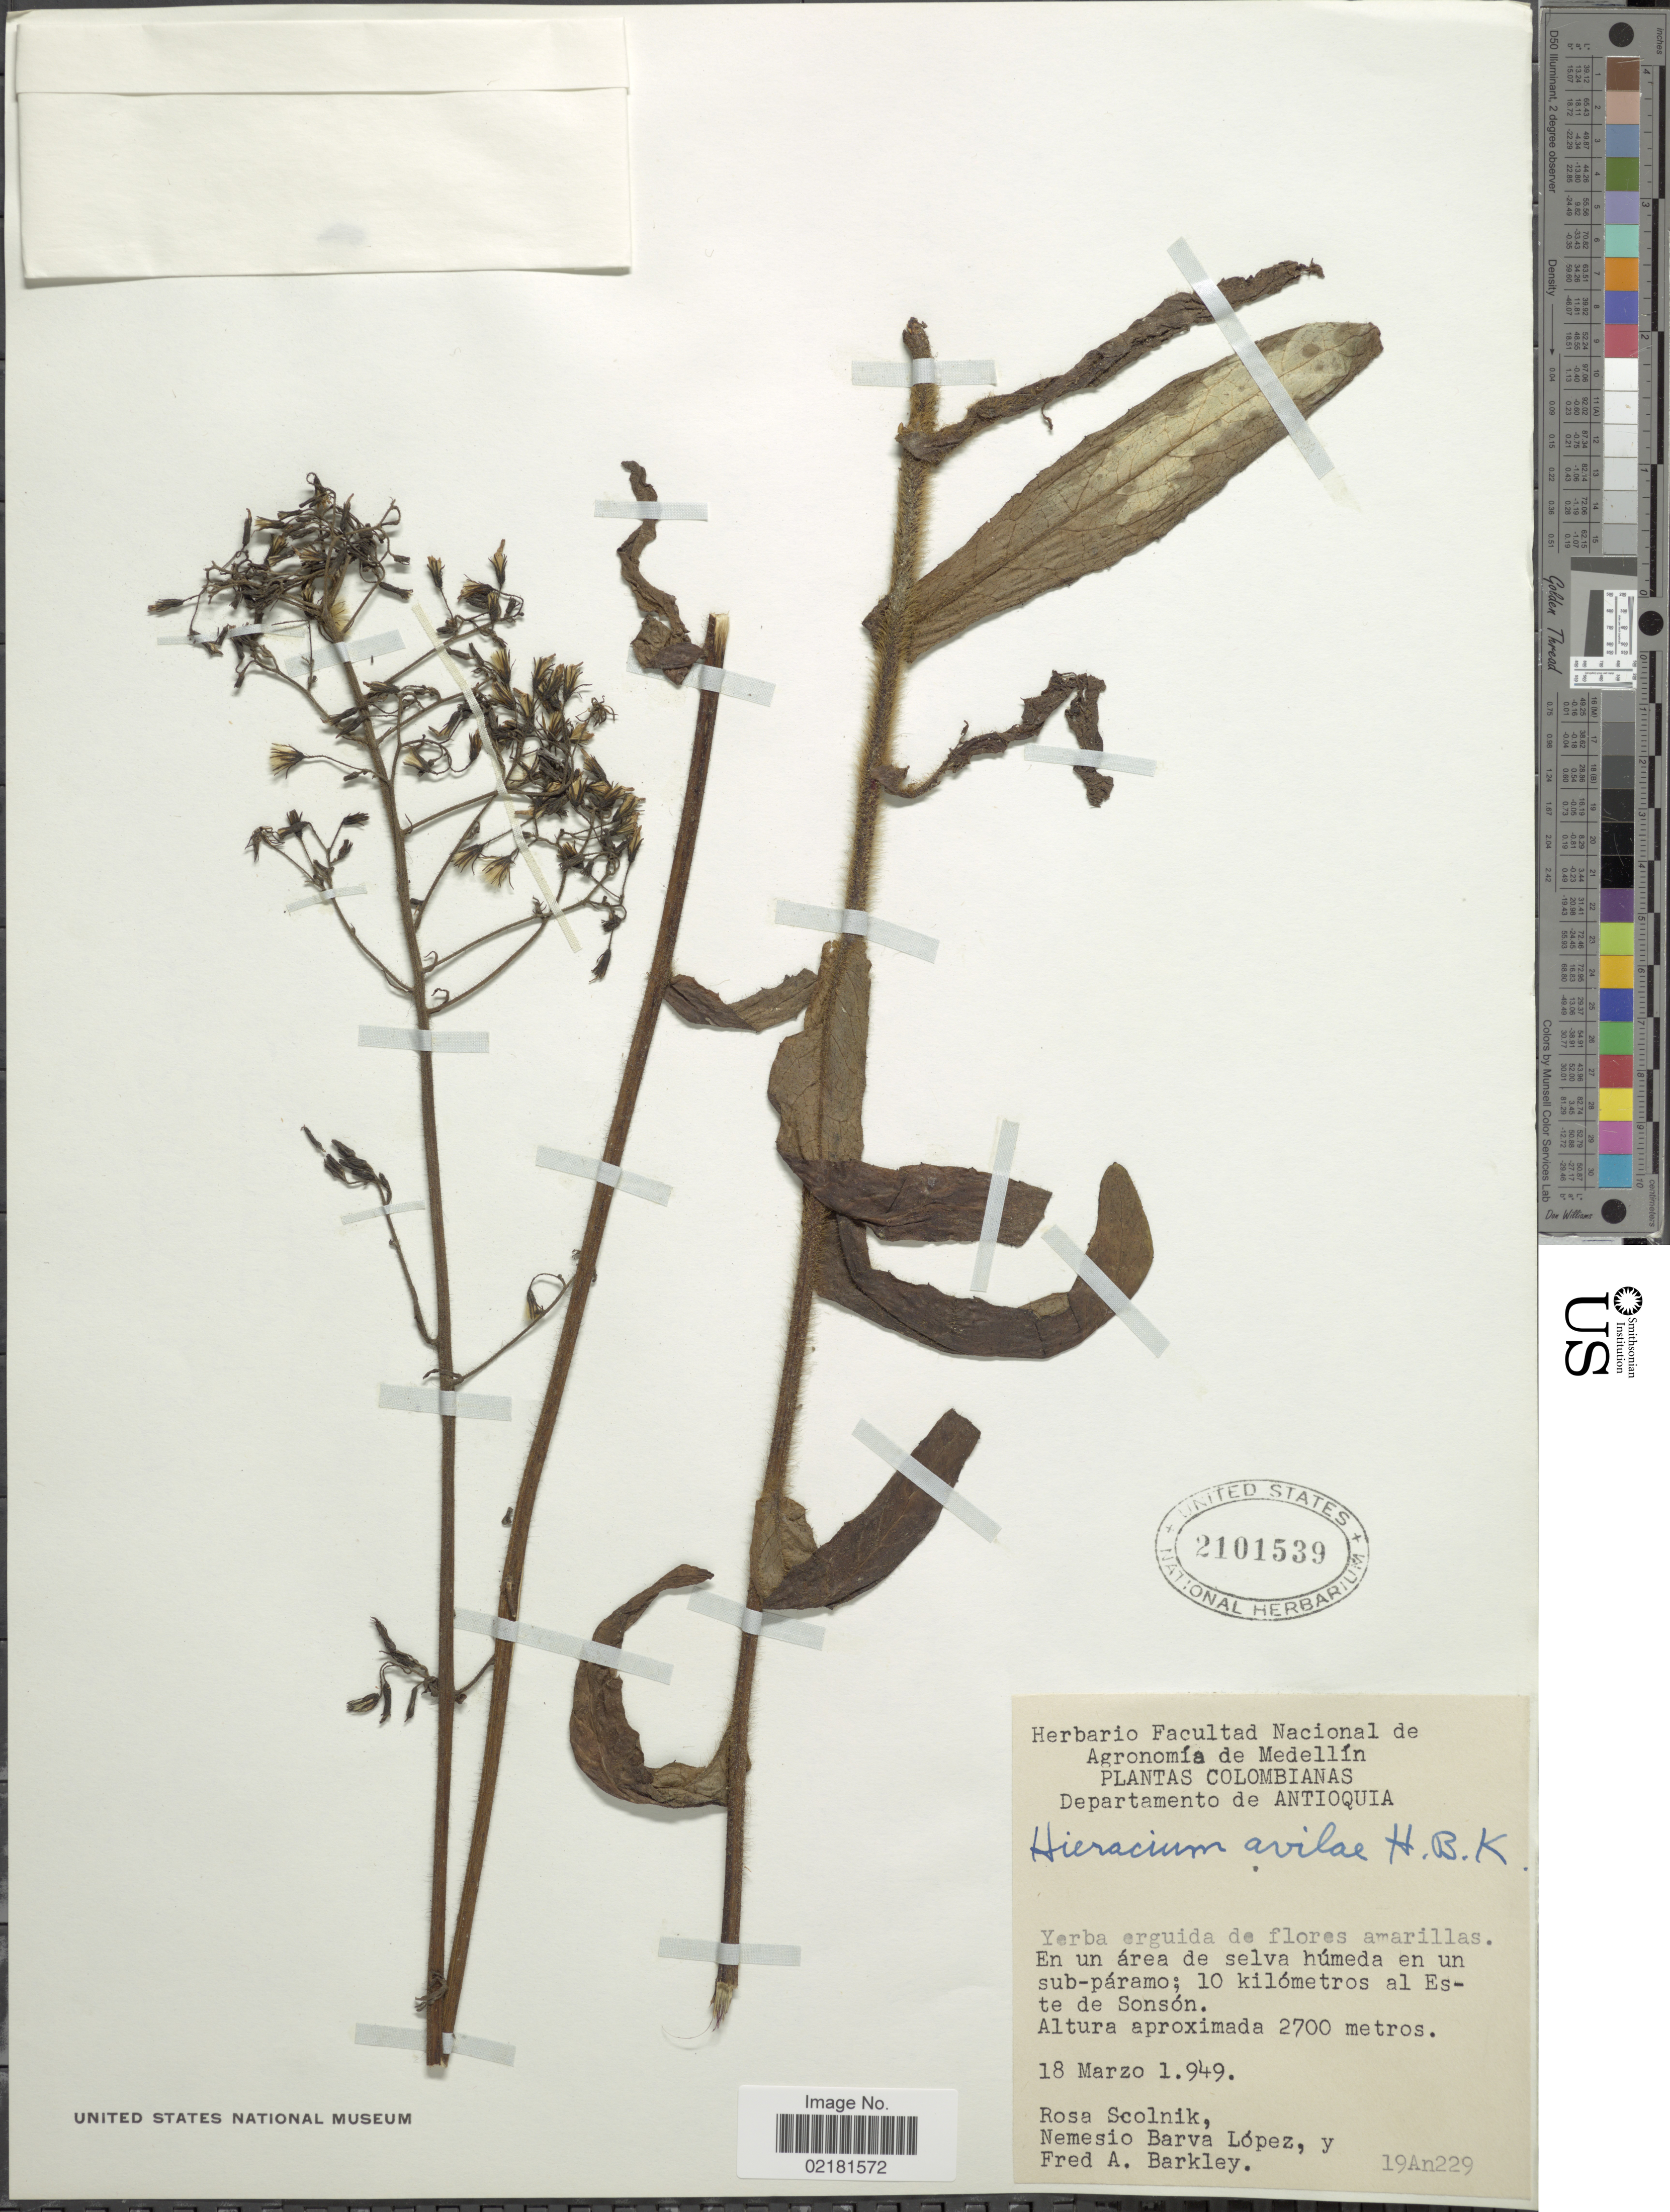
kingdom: Plantae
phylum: Tracheophyta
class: Magnoliopsida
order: Asterales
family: Asteraceae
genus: Hieracium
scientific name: Hieracium avilae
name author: Kunth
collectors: R. Scolnik, N. Lopez & F. A. Barkley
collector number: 19An229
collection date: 1949-03-18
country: Colombia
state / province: Antioquia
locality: En un area e selva humeda en un sub-paramo; 10 kilometros al Espete de Sonson.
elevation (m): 2700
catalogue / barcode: US 2101539